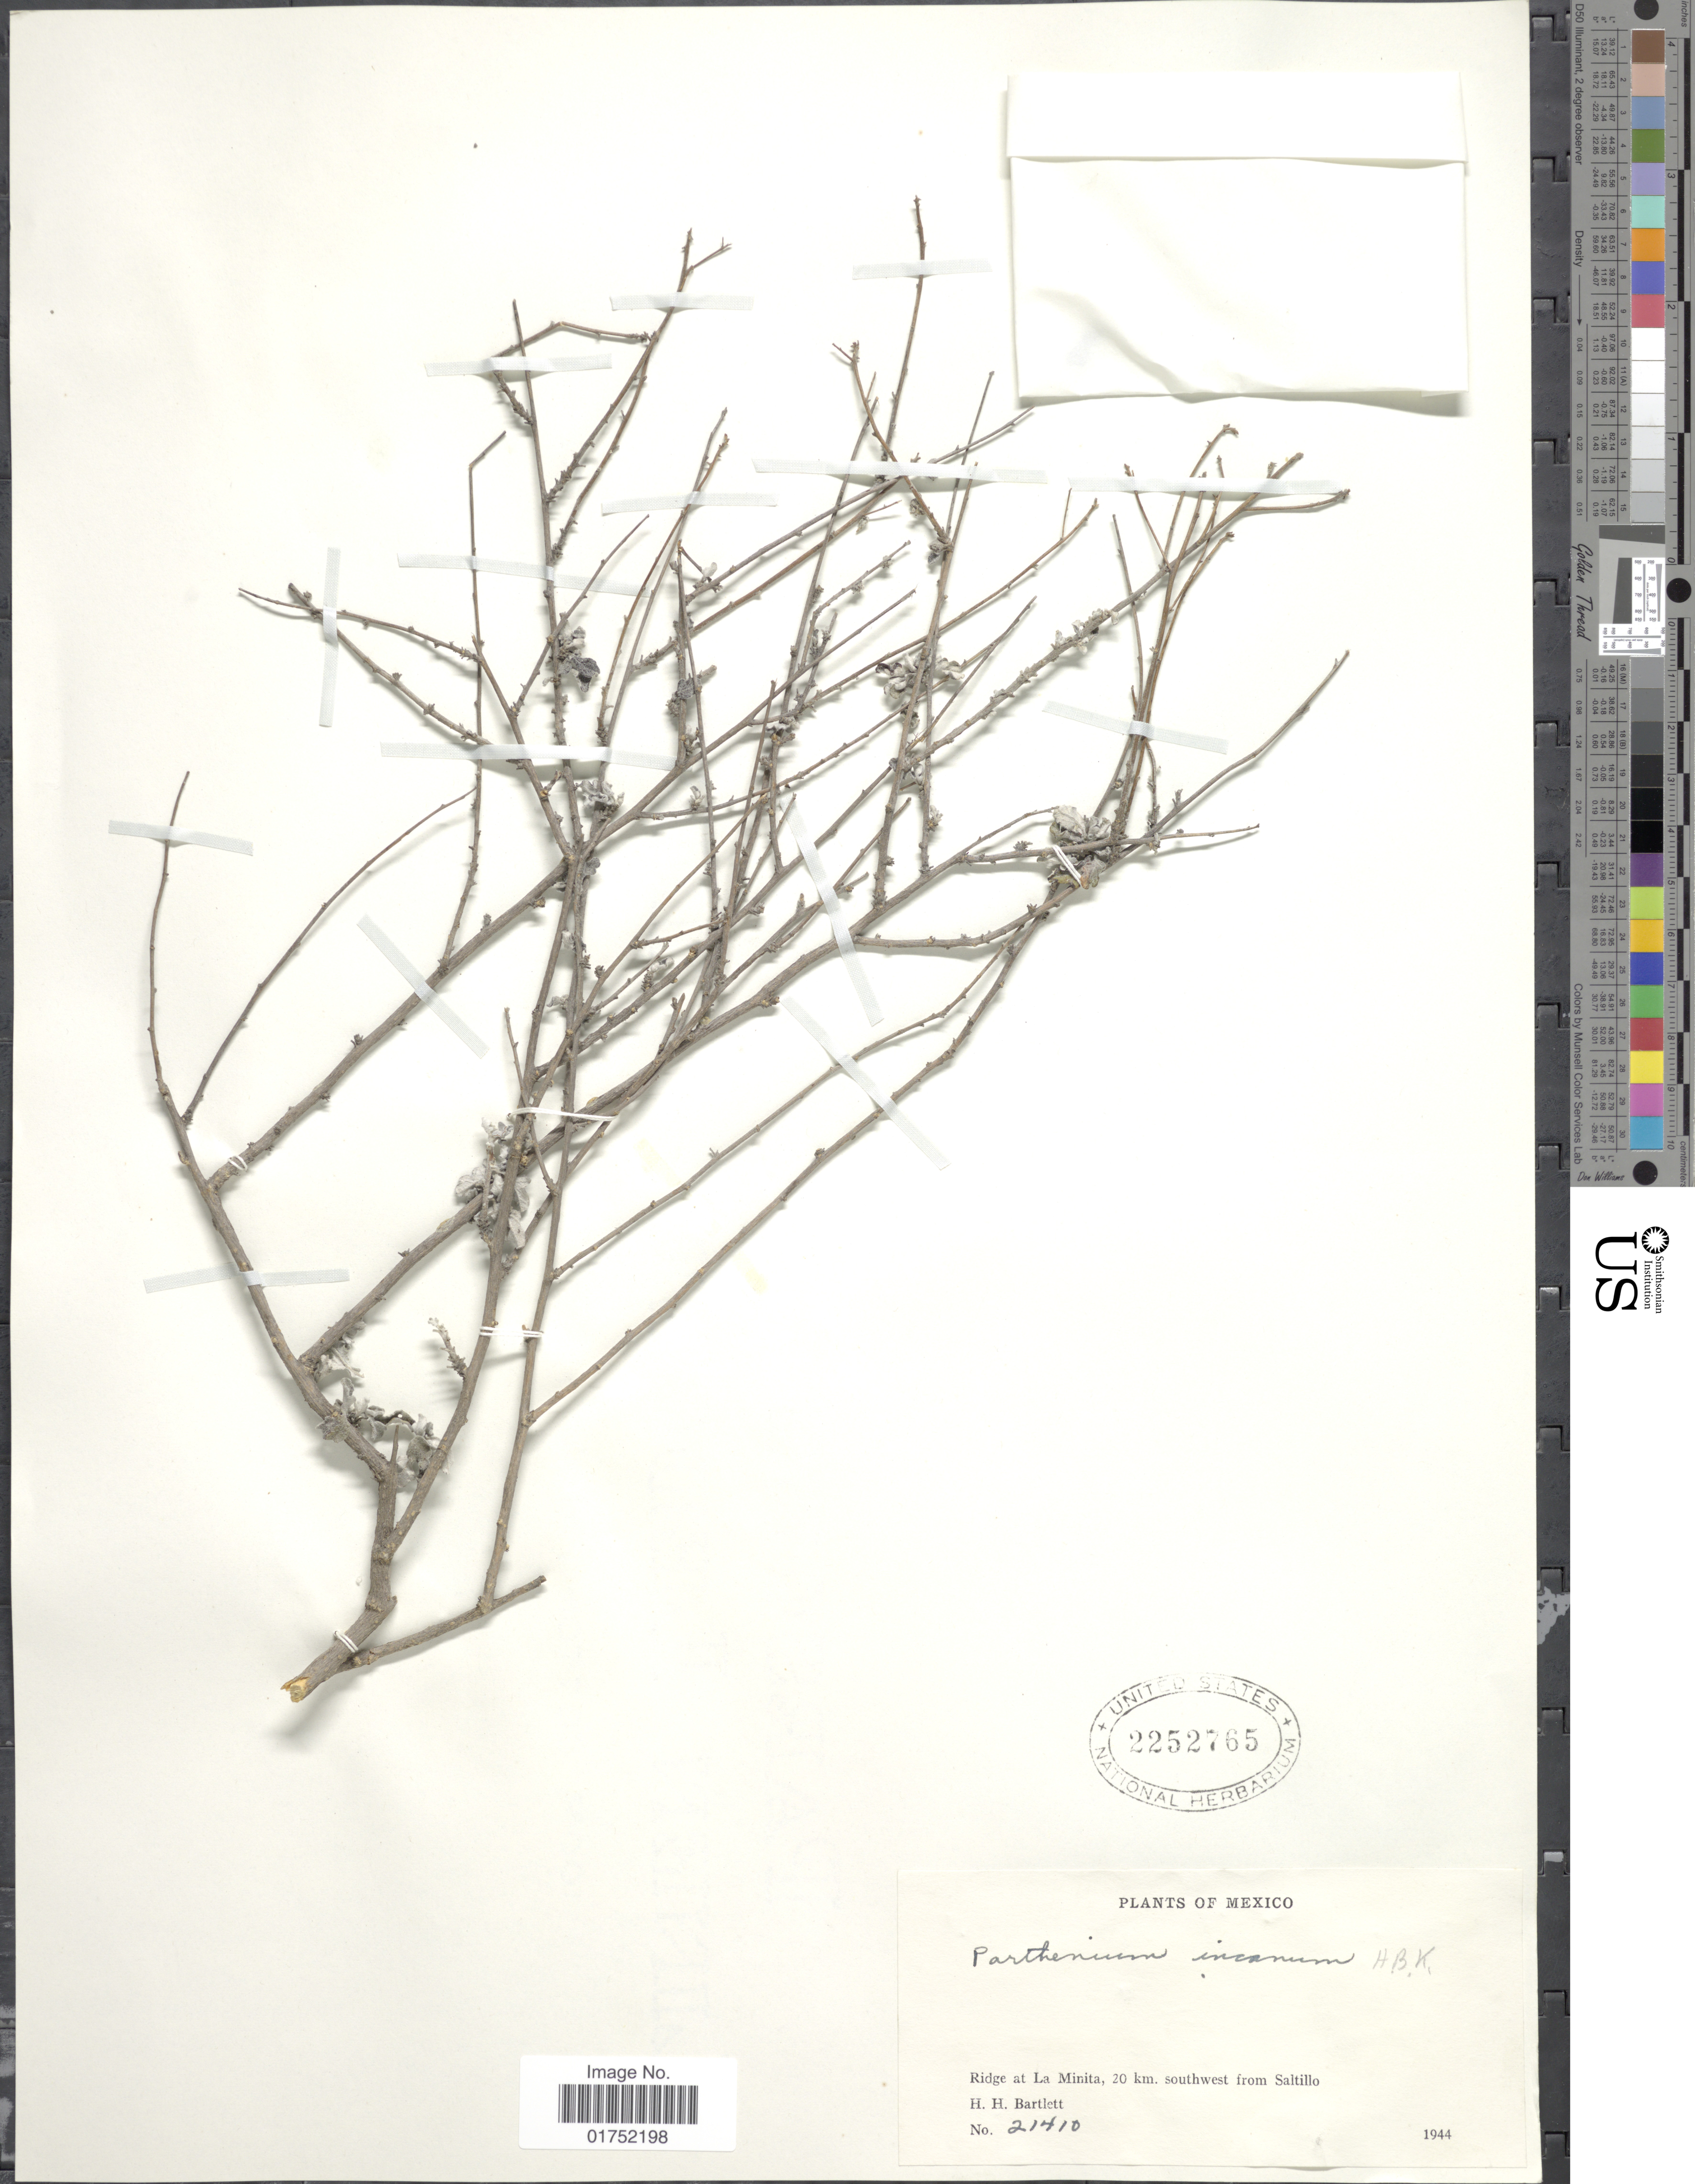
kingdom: Plantae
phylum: Tracheophyta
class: Magnoliopsida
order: Asterales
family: Asteraceae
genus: Parthenium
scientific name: Parthenium incanum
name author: Kunth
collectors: H. H. Bartlett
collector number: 21410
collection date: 1944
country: Mexico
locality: Ridge at La Minita, 20 km southwest from Saltillo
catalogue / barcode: US 2252765